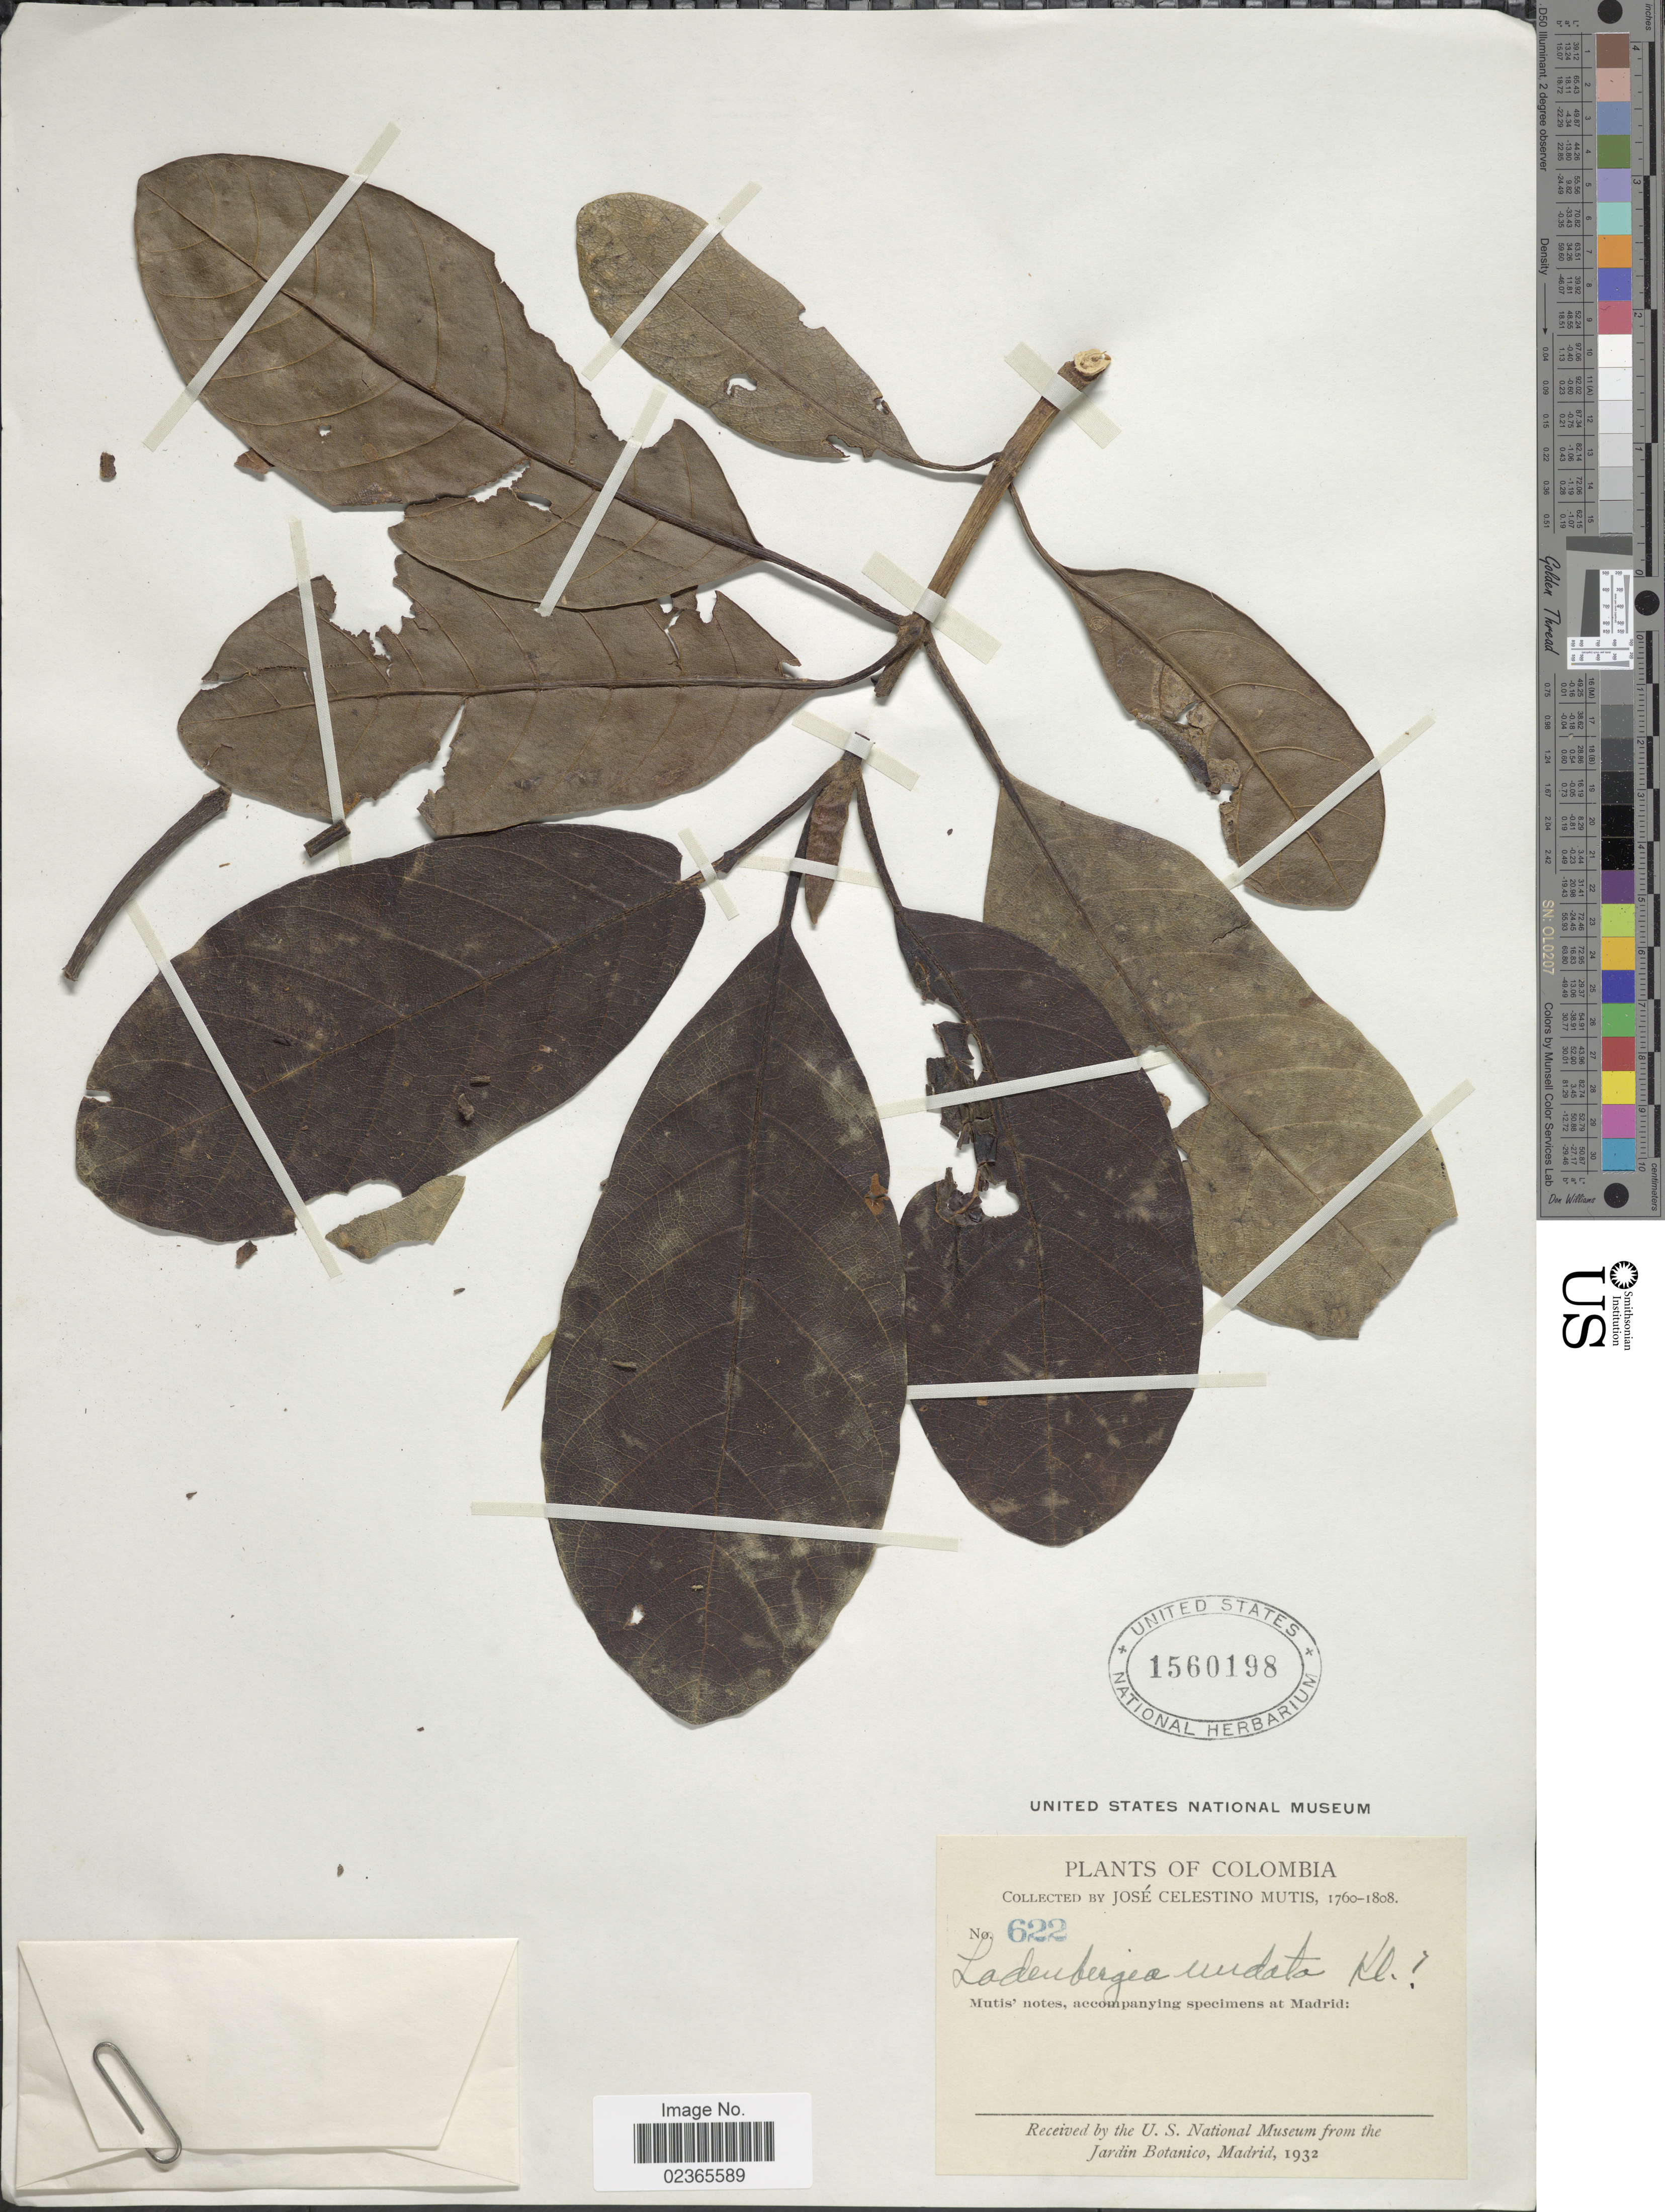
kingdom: Plantae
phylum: Tracheophyta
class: Magnoliopsida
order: Gentianales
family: Rubiaceae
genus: Ladenbergia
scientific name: Ladenbergia undata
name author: Klotzsch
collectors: J. C. B. Mutis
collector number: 622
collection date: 1760/1808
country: Colombia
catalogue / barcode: US 1560198